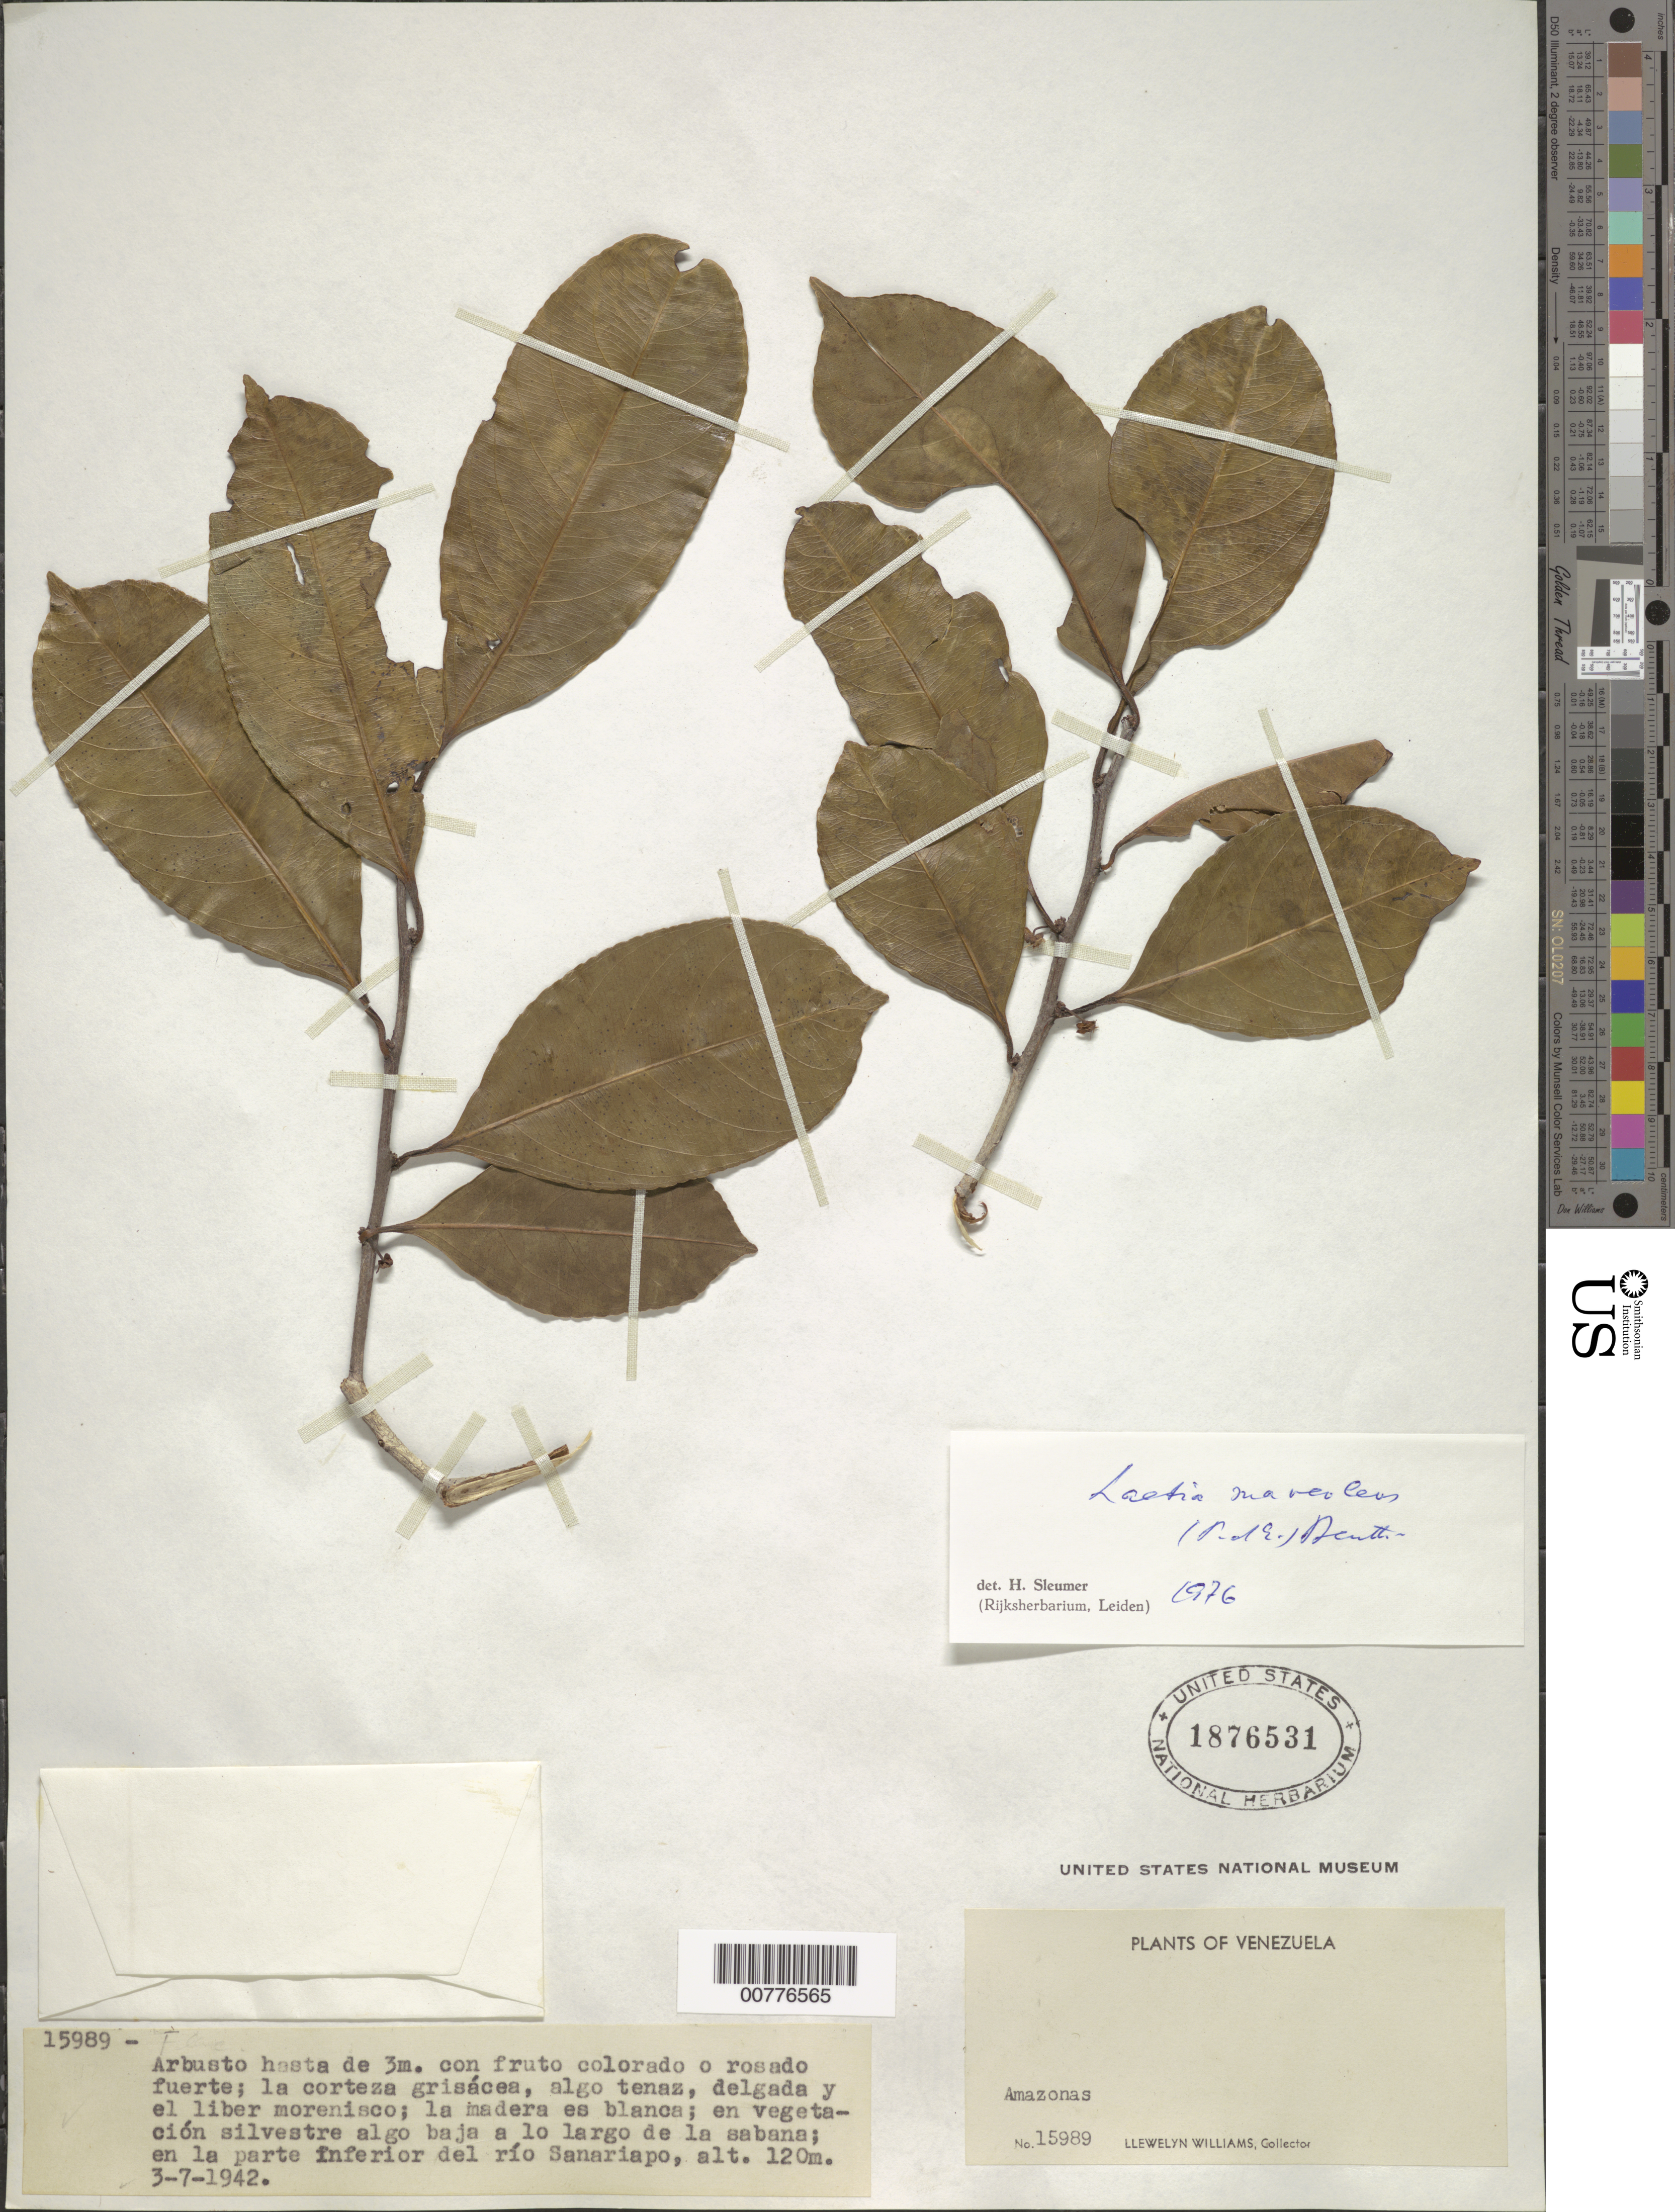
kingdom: Plantae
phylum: Tracheophyta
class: Magnoliopsida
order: Malpighiales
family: Salicaceae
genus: Laetia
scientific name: Laetia suaveolens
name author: (Poepp.) Benth.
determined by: Sleumer, H. O.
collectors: Ll. Williams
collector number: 15989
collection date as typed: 3-Jul-42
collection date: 1942-07-03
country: Venezuela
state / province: Amazonas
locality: Río Sanariapo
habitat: Vegetación silvestre algo baja a lo largo de la sabana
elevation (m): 120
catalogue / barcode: US 1876531